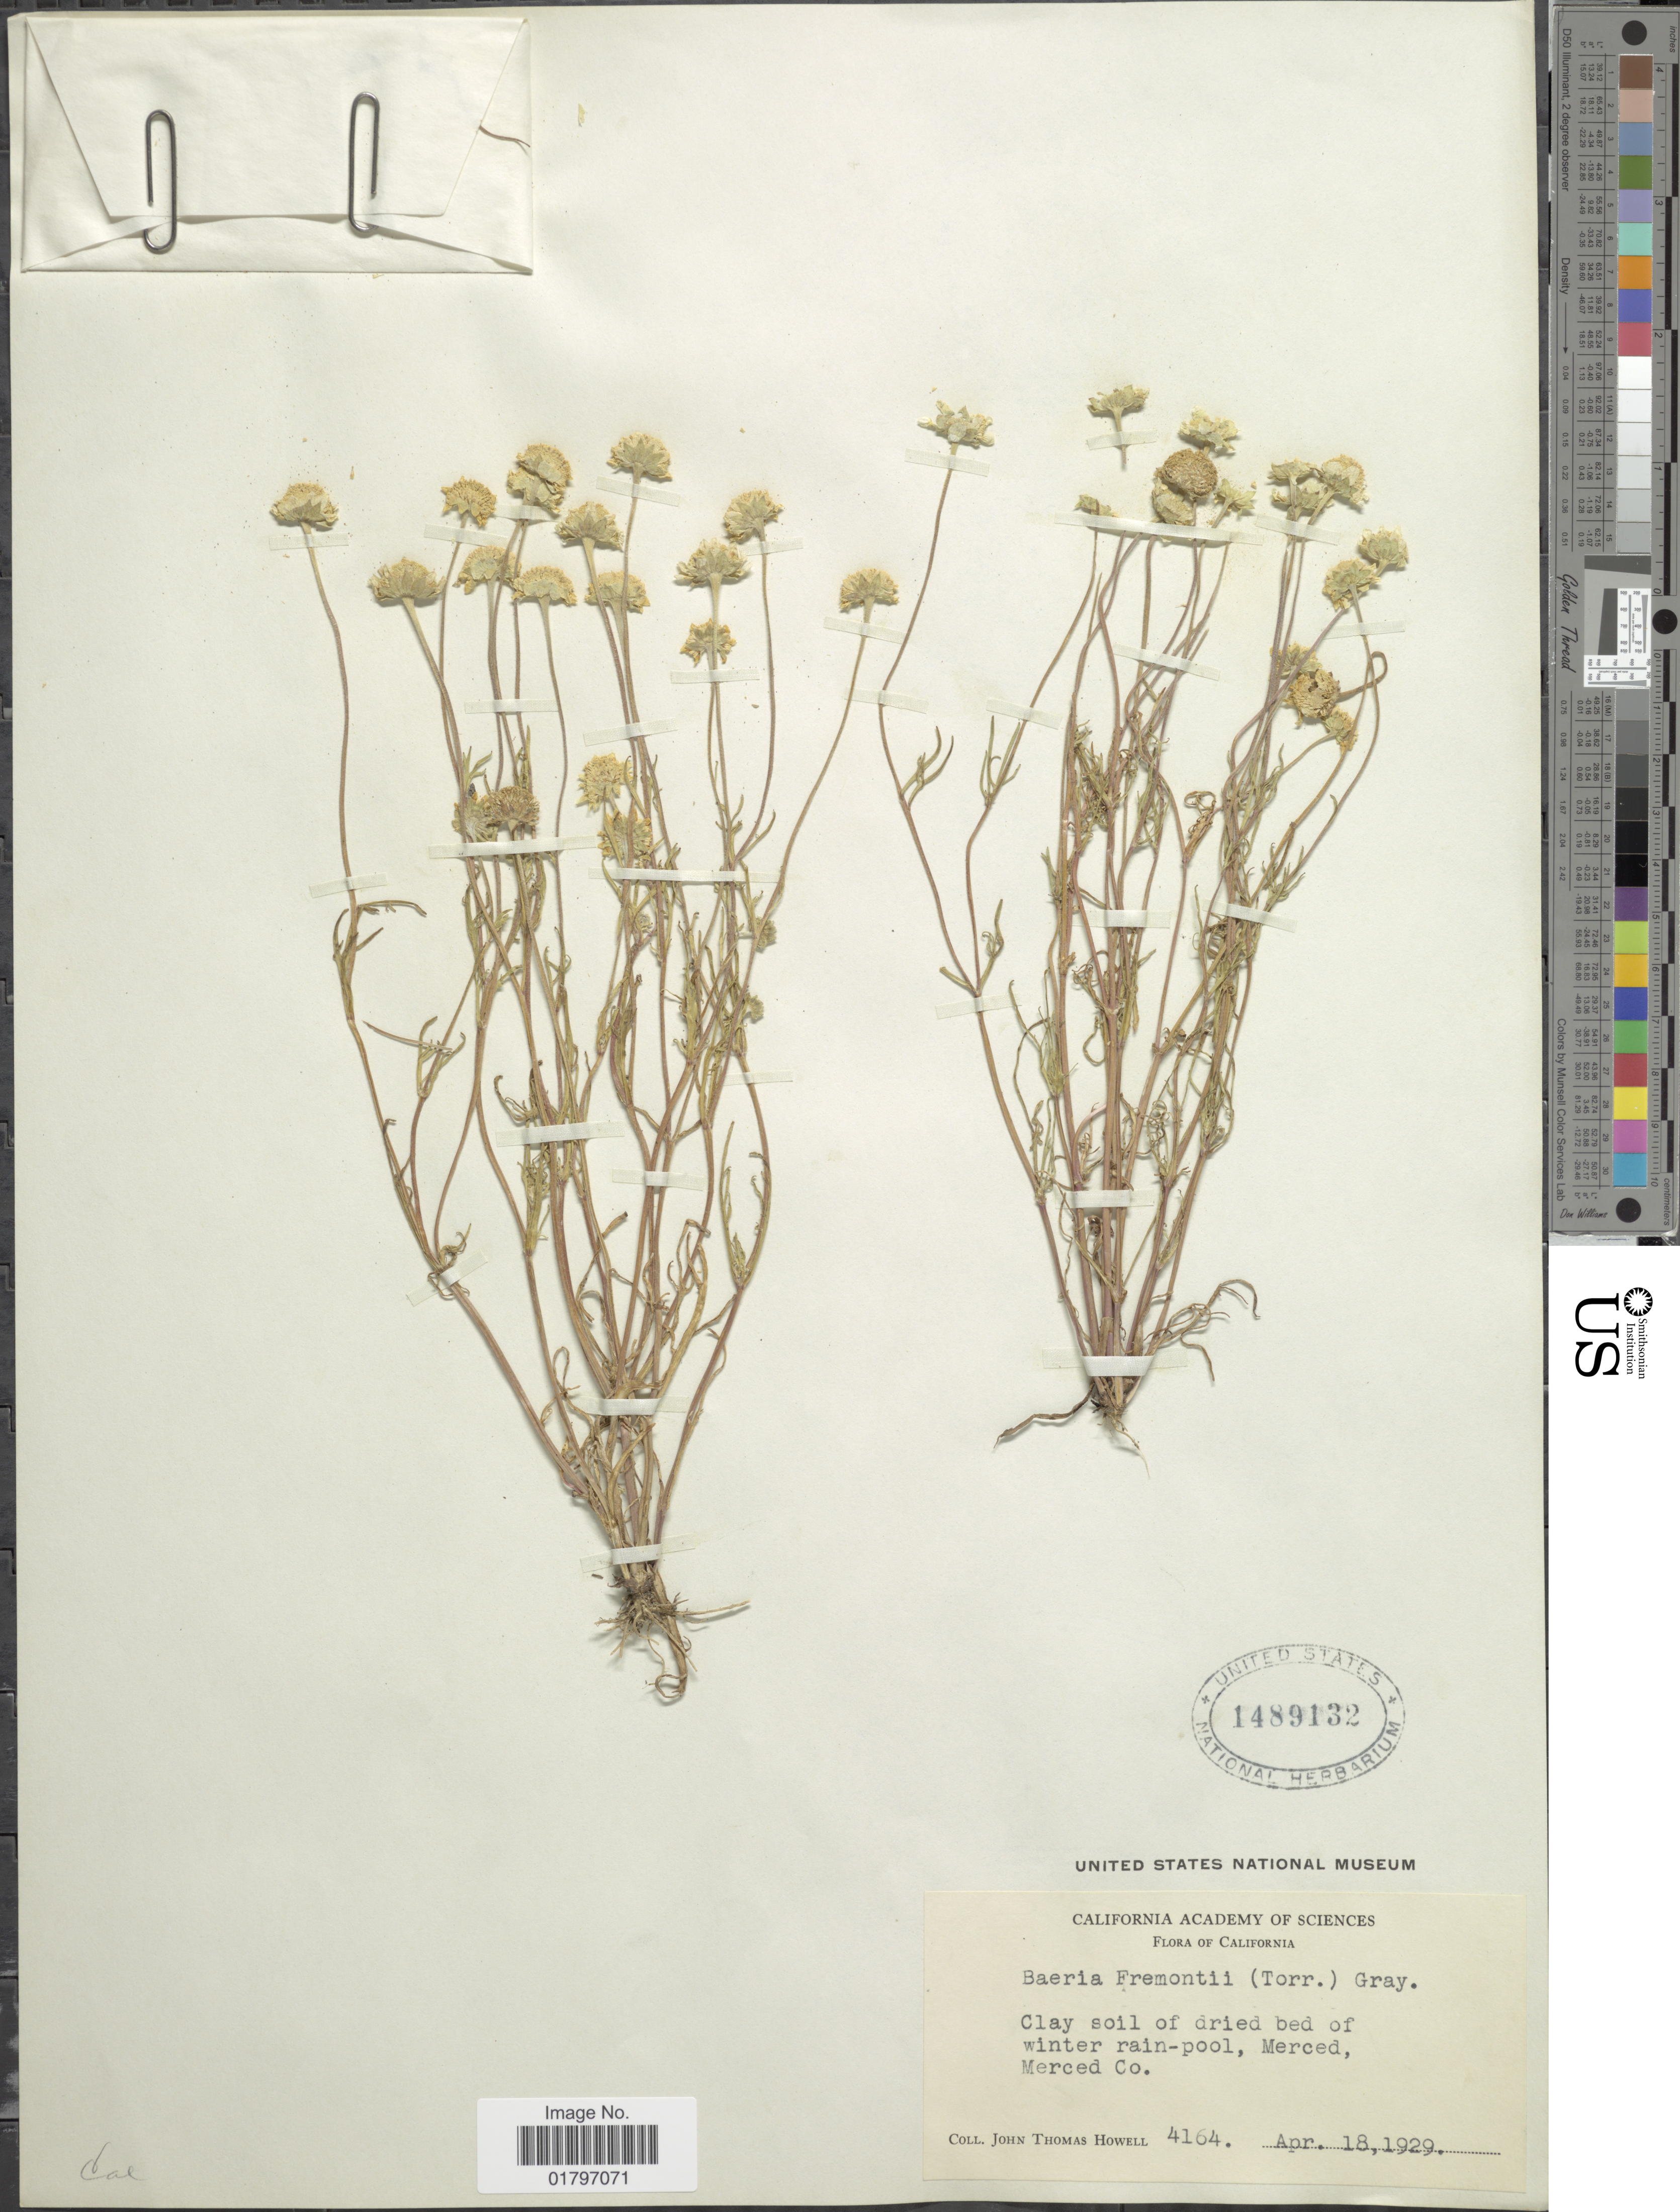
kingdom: Plantae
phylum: Tracheophyta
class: Magnoliopsida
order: Asterales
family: Asteraceae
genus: Lasthenia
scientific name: Lasthenia fremontii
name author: (Torr. ex A. Gray) Greene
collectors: J. T. Howell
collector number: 4164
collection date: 1929-04-18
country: United States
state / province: California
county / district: Merced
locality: Merced, Merced Co.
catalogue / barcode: US 1489132